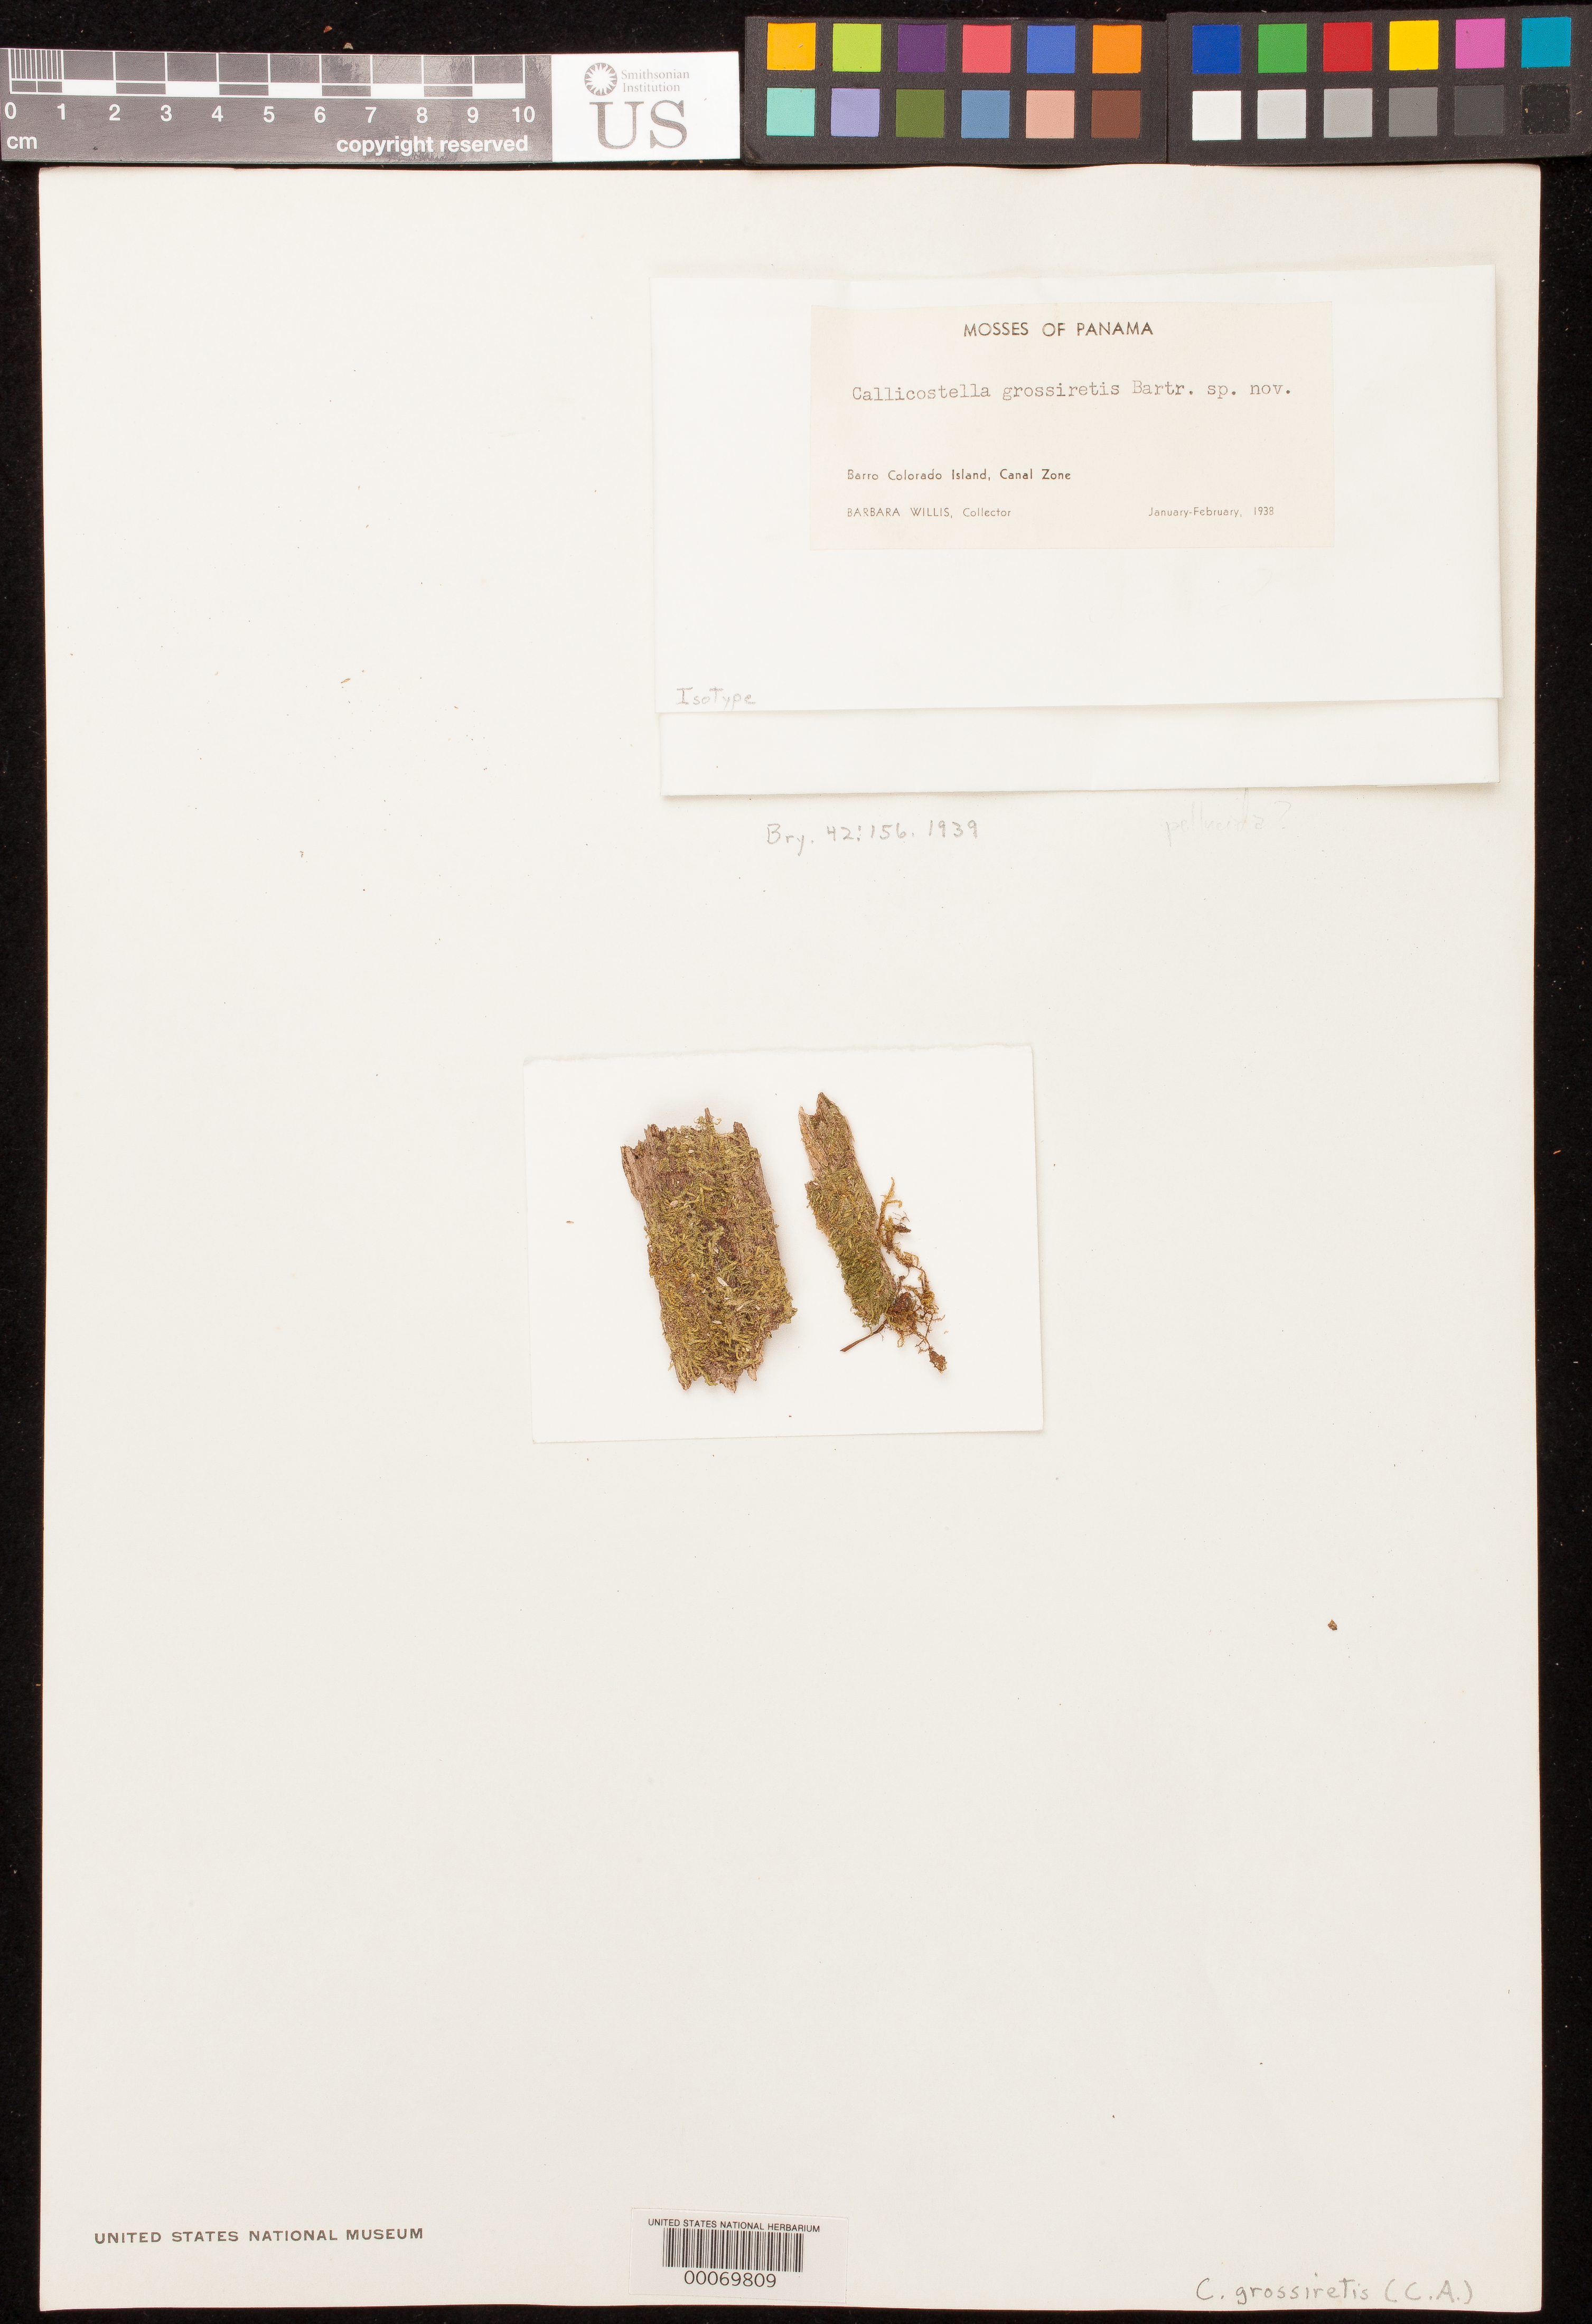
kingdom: Plantae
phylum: Bryophyta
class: Bryopsida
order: Hookeriales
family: Pilotrichaceae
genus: Callicostella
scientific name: Callicostella grossiretis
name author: E.B. Bartram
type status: Isotype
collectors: B. Willis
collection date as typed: Jan 1938 to -- Feb 1938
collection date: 1938-01/1938-02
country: Panama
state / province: Panamá Oeste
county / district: Canal Zone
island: Barro Colorado